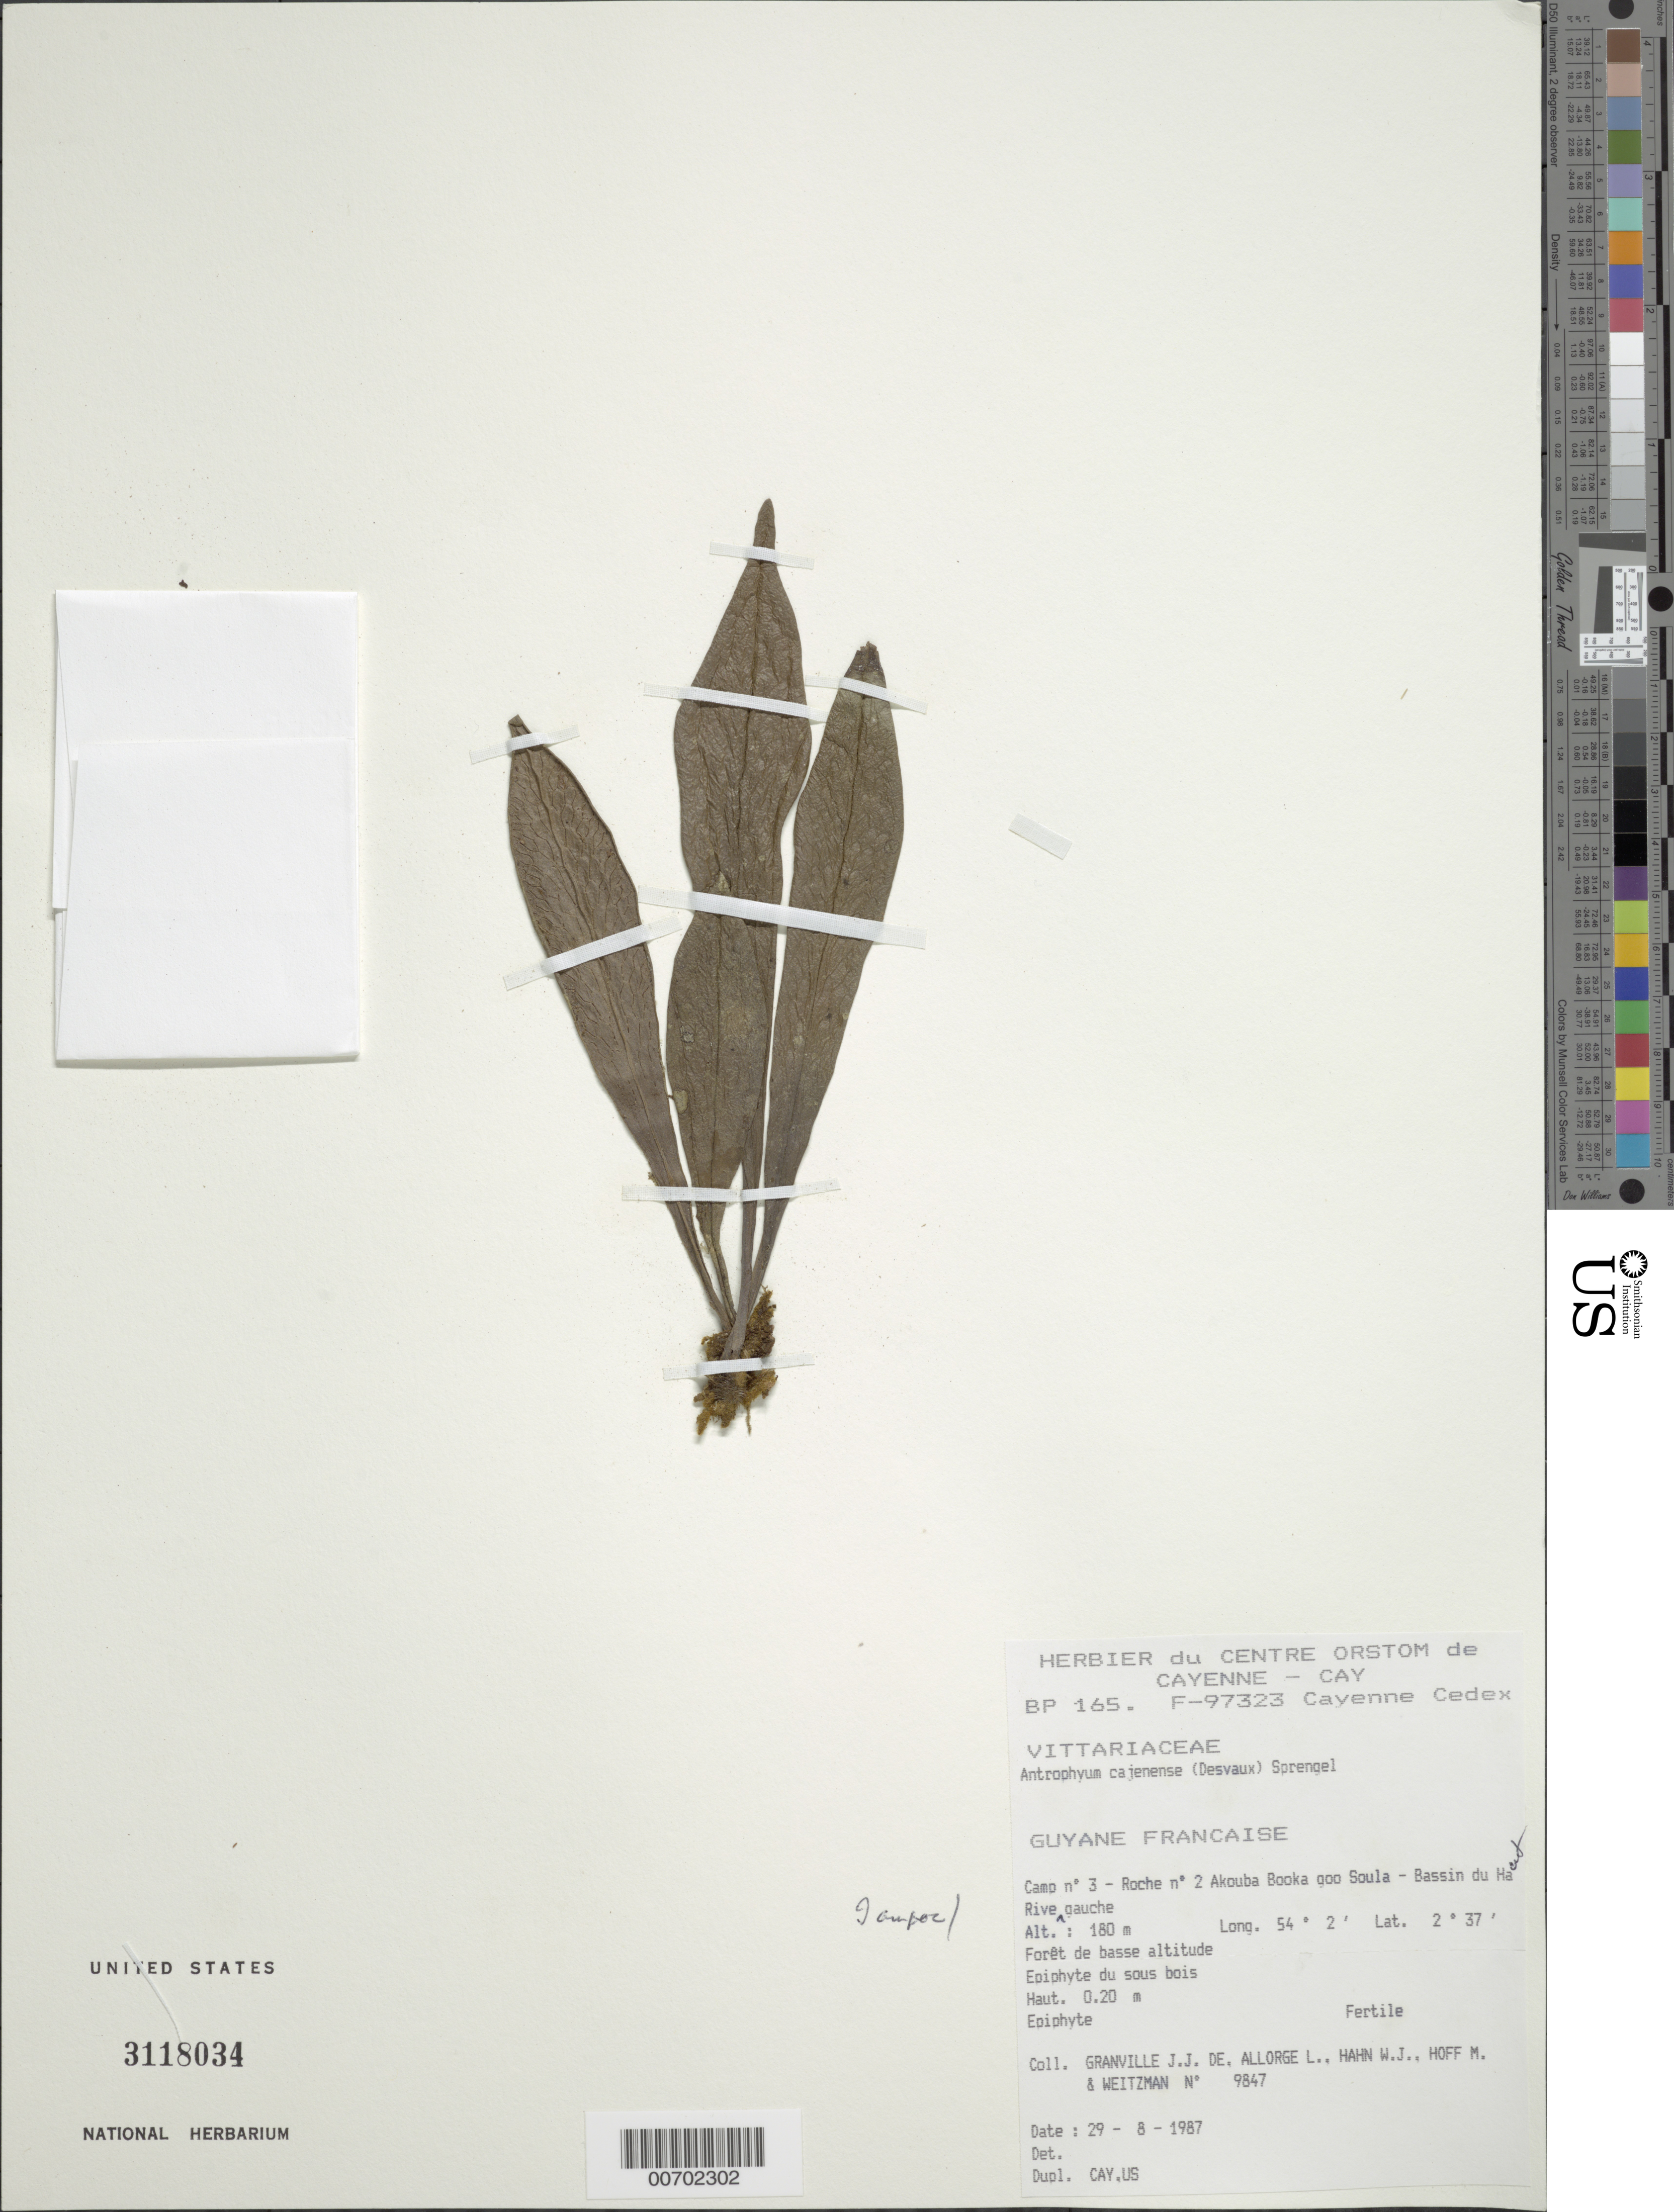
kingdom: Plantae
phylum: Tracheophyta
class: Polypodiopsida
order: Polypodiales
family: Pteridaceae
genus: Polytaenium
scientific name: Polytaenium cajenense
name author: (Desv.) Benedict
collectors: J.-J. de Granville, L. Allorge, W. J. Hahn, M. Hoff & A. L. Weitzman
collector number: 9847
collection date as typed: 29-Aug-87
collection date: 1987-08-29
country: French Guiana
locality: Akouba Booka goo Soula, Camp #3, Roche no. 2, Bassin du Haut-Marouini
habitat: Low forest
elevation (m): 180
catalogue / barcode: US 3118034